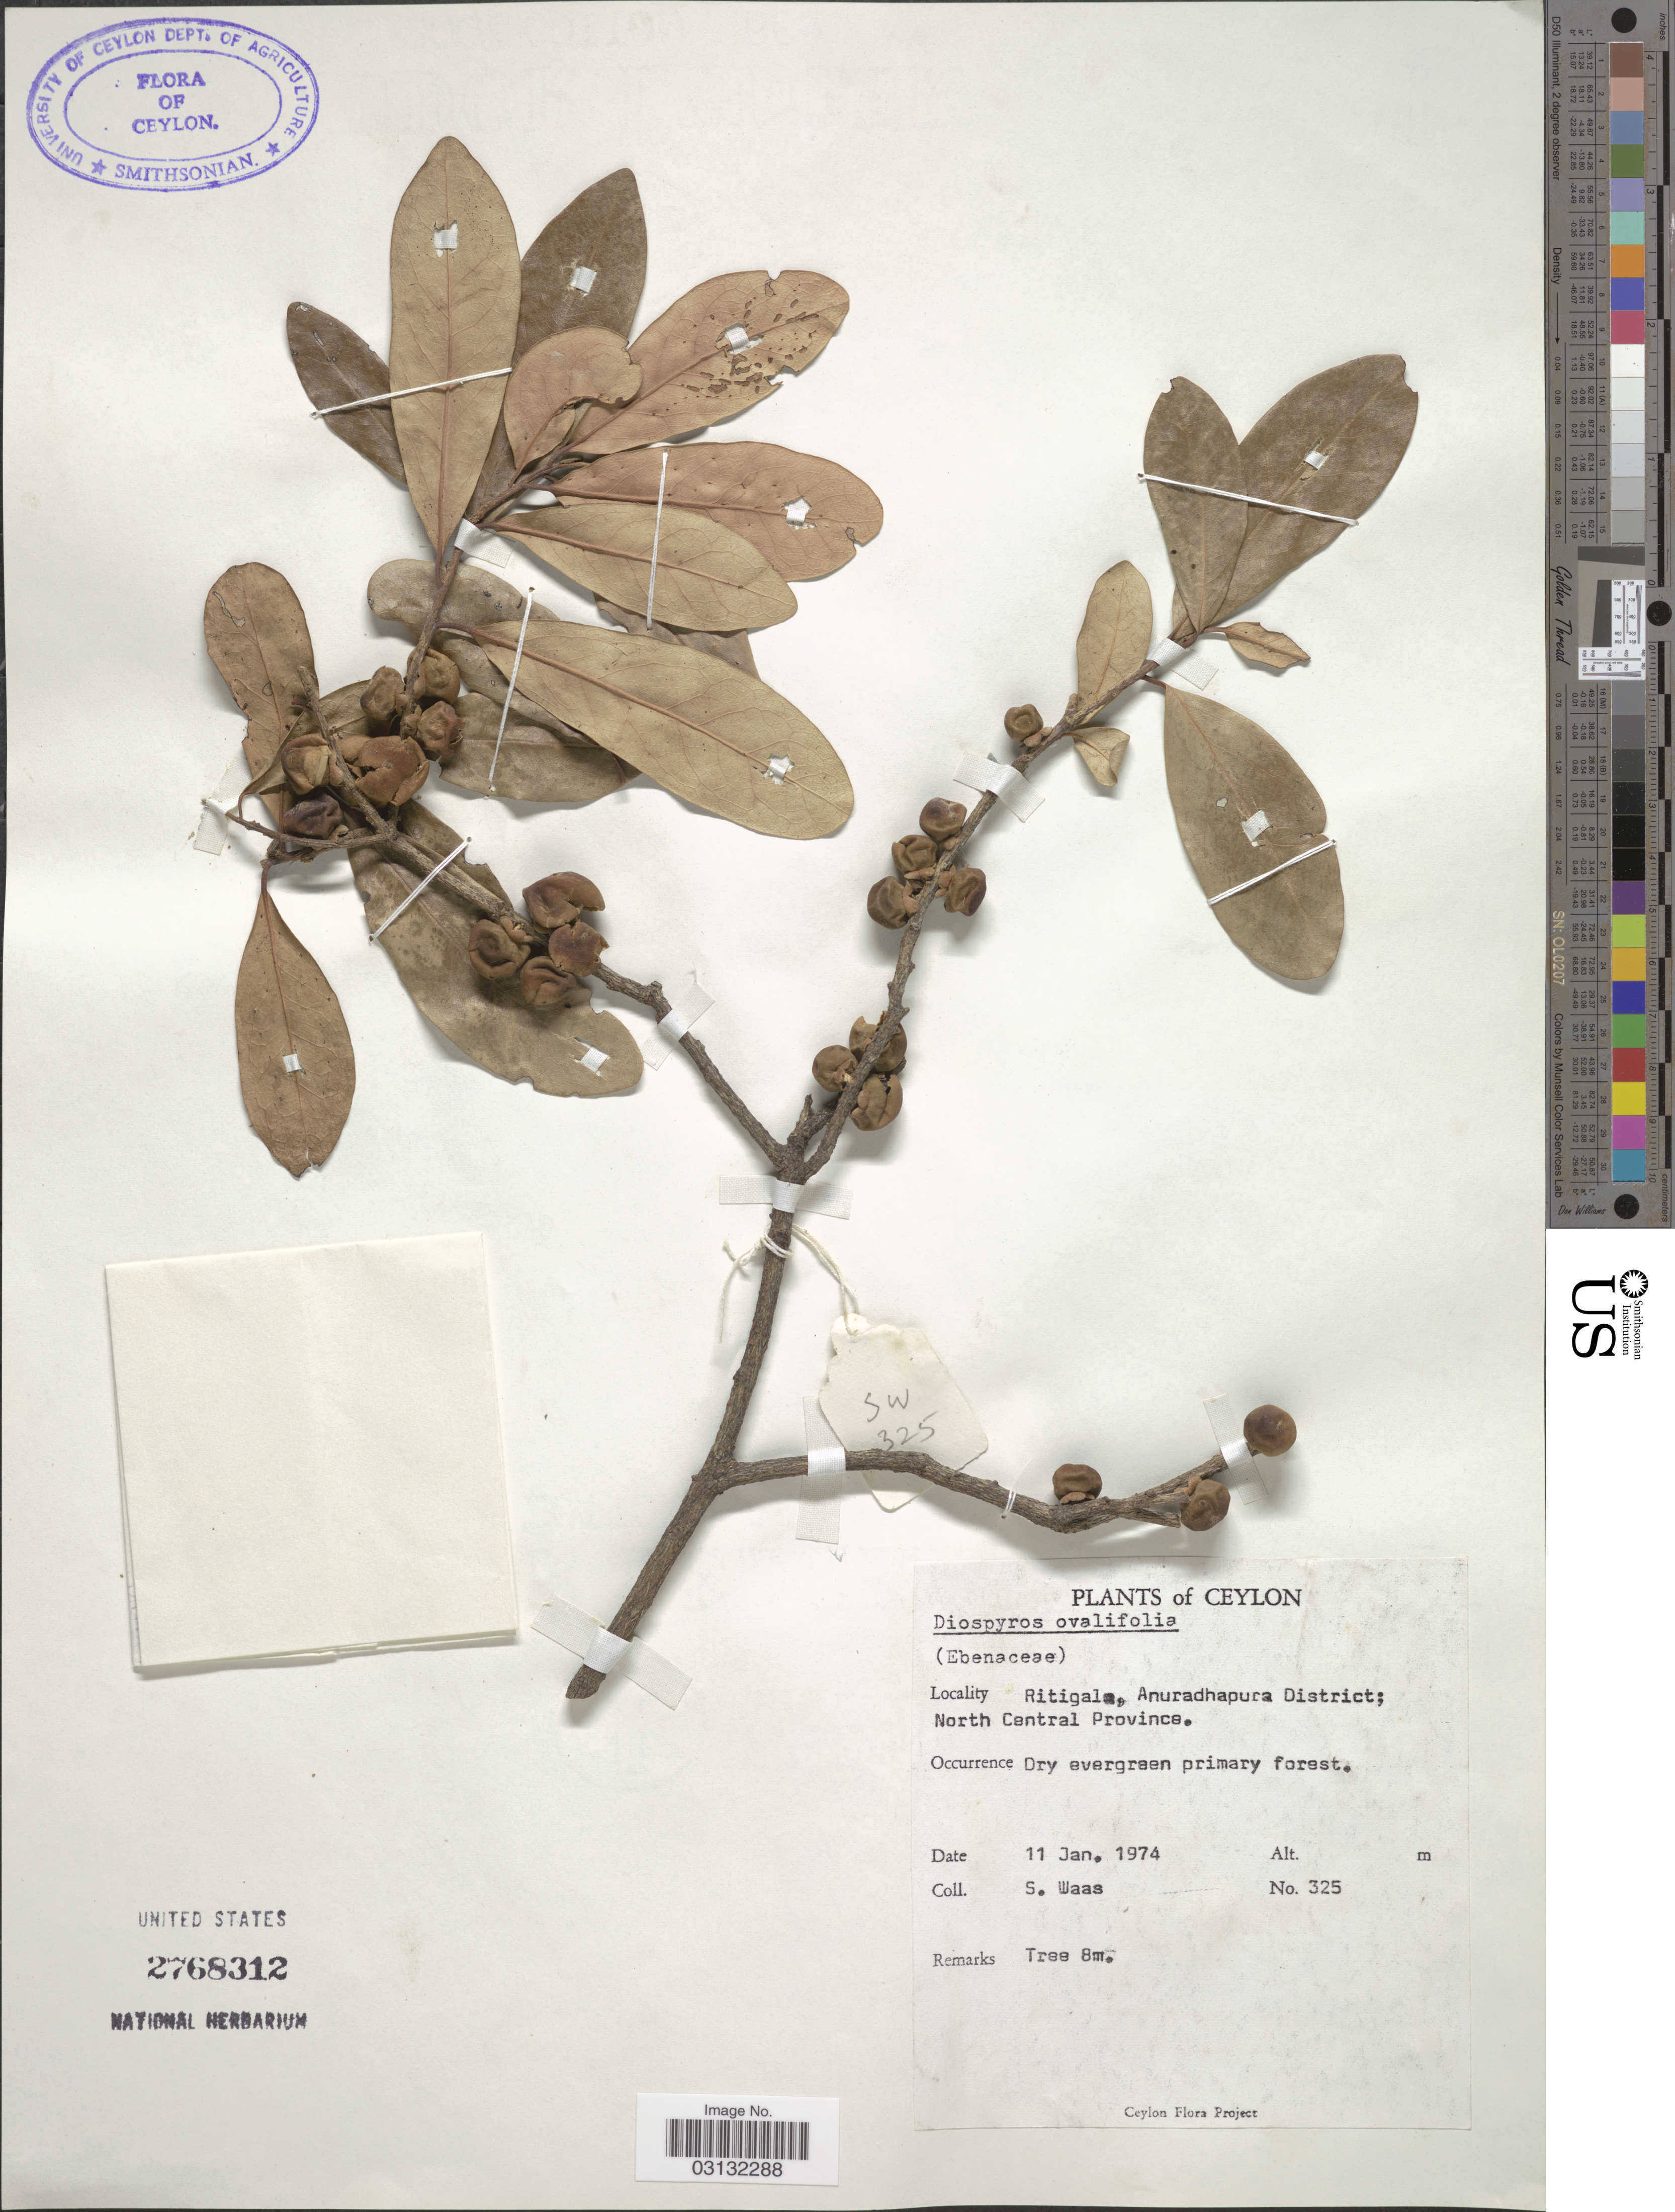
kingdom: Plantae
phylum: Tracheophyta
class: Magnoliopsida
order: Ericales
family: Ebenaceae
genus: Diospyros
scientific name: Diospyros ovalifolia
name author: Wight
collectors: S. Waas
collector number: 325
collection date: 1974-01-11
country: Sri Lanka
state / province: North Central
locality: Ceylon. Ritigala, Anuradhapura District.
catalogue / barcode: US 2768312